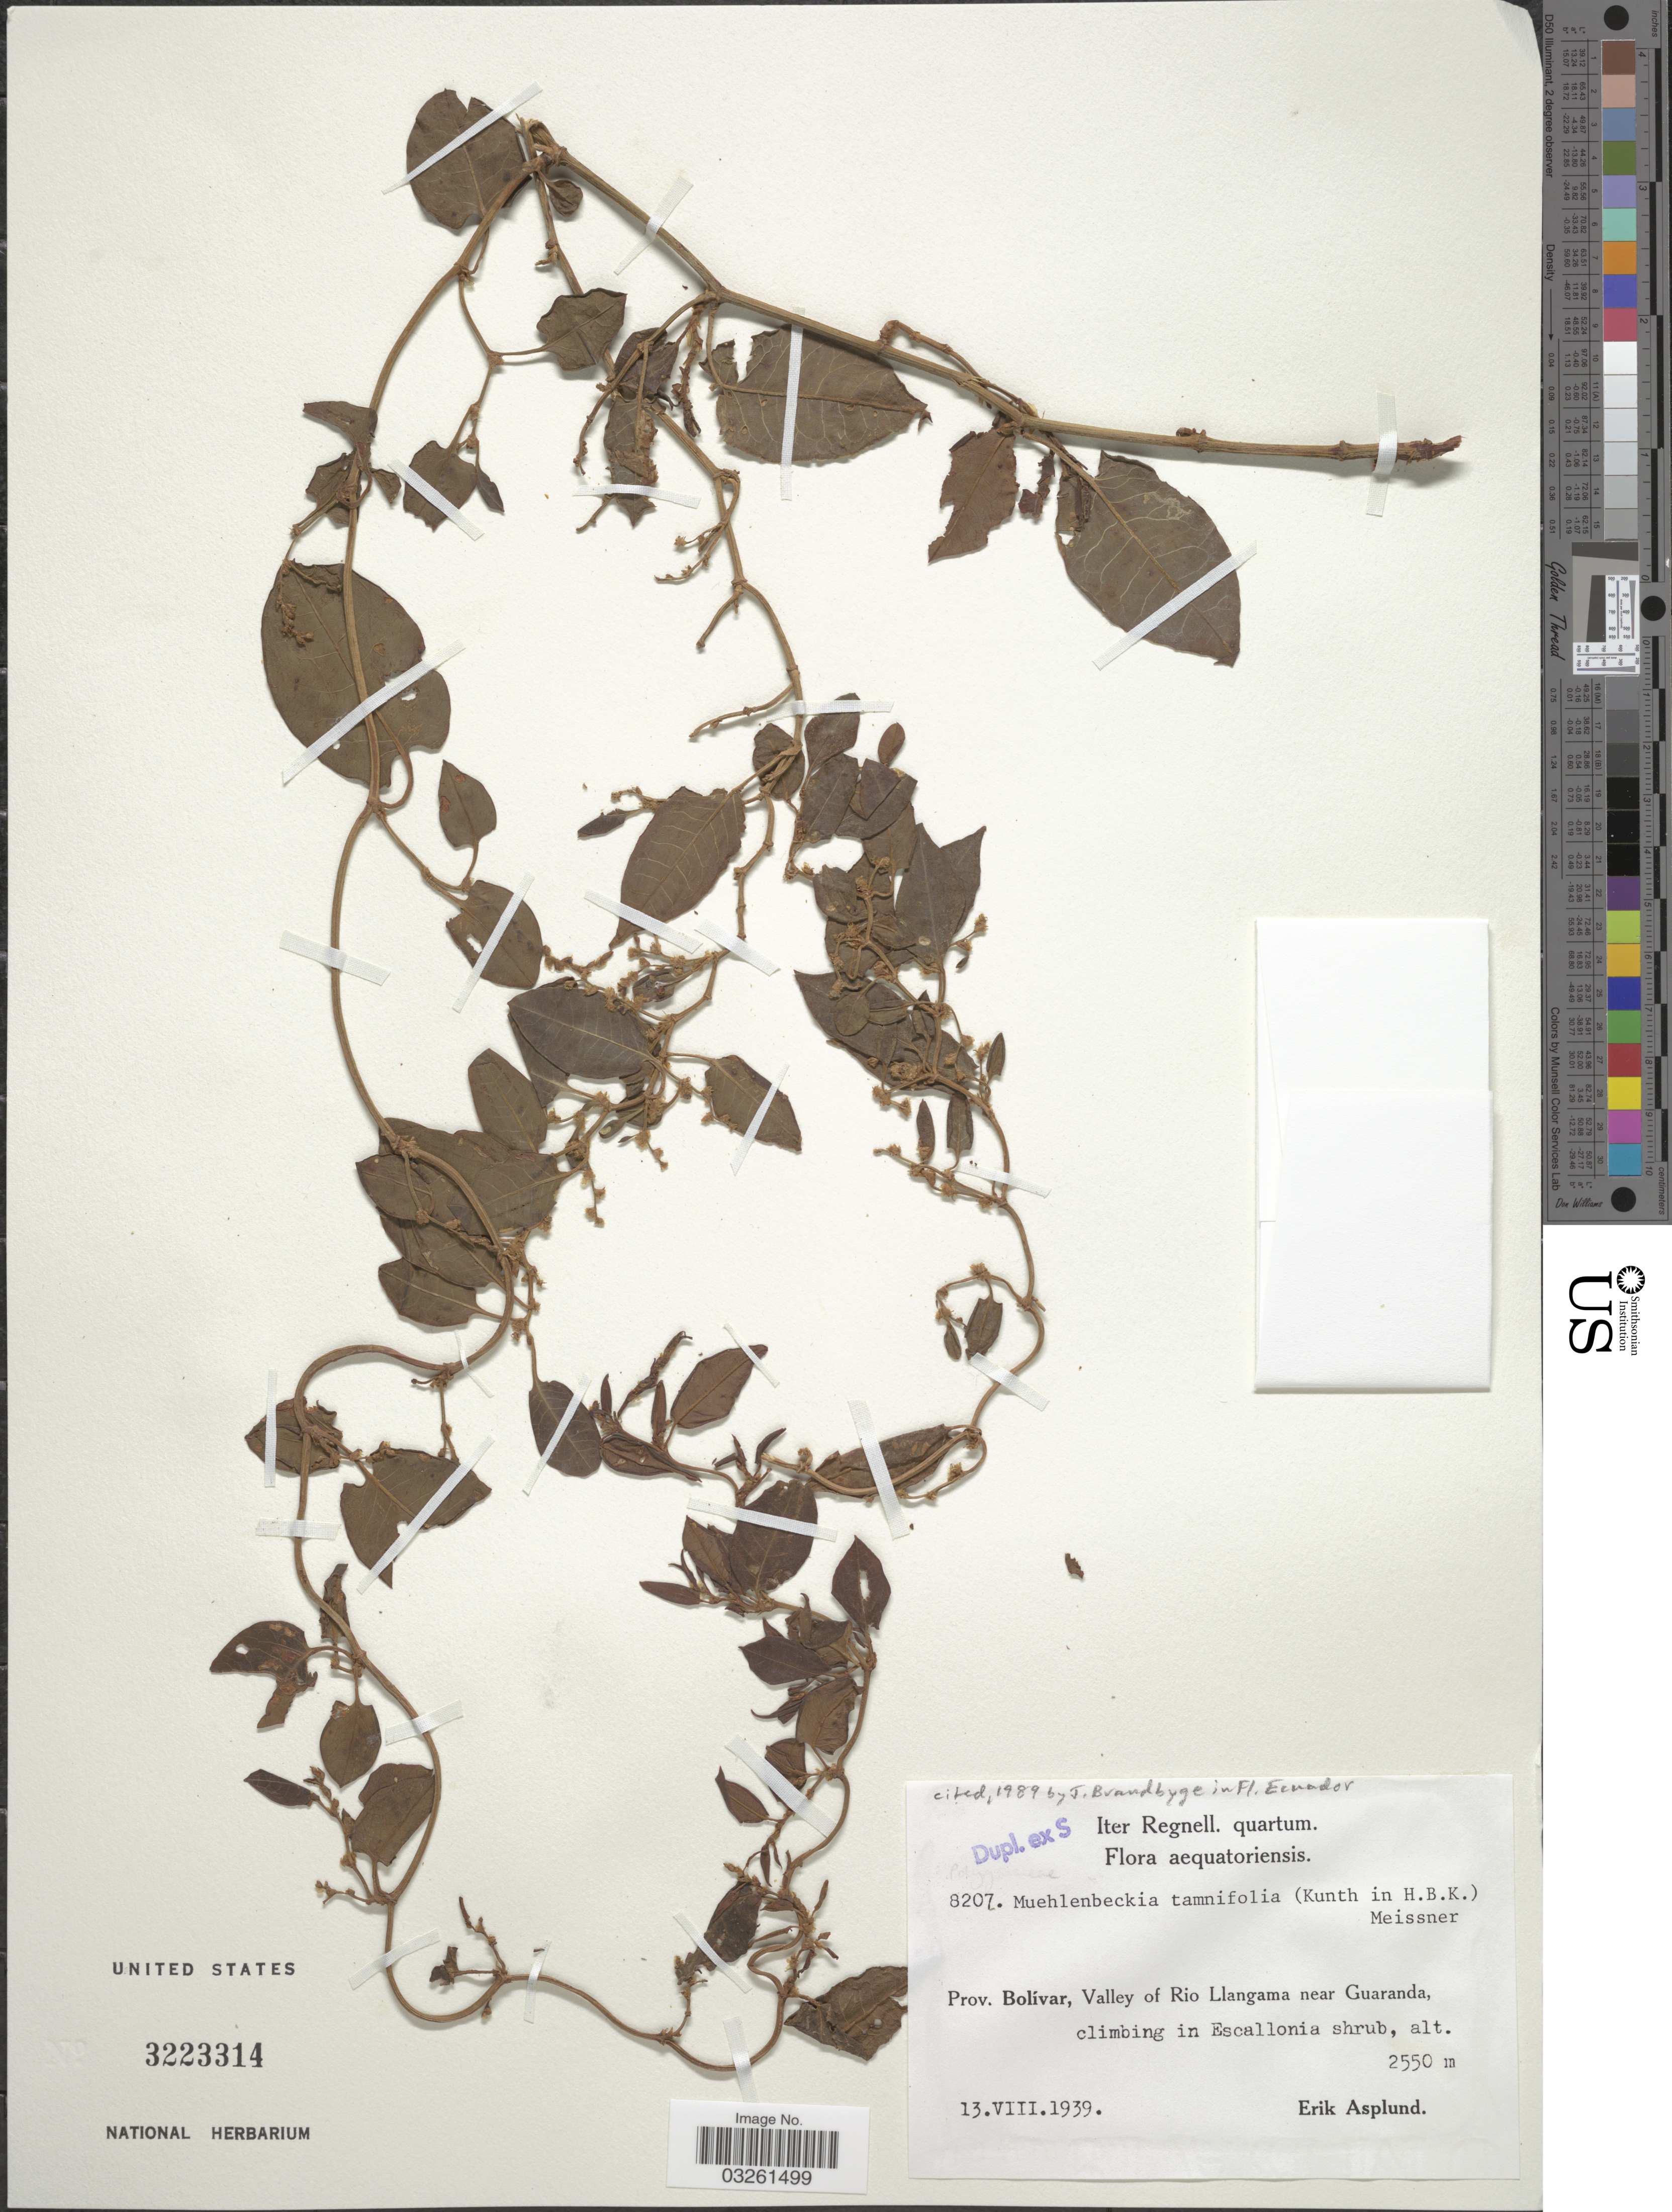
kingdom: Plantae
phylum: Tracheophyta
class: Magnoliopsida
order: Caryophyllales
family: Polygonaceae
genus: Muehlenbeckia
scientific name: Muehlenbeckia tamnifolia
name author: (Kunth) Meisn.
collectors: E. Asplund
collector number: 8207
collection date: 1939-08-13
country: Ecuador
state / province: Bolívar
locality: Aequatoriensis, Valley of Rio Llangama near Guaranda, climbing in Escallonia shrub.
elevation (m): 2550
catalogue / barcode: US 3223314